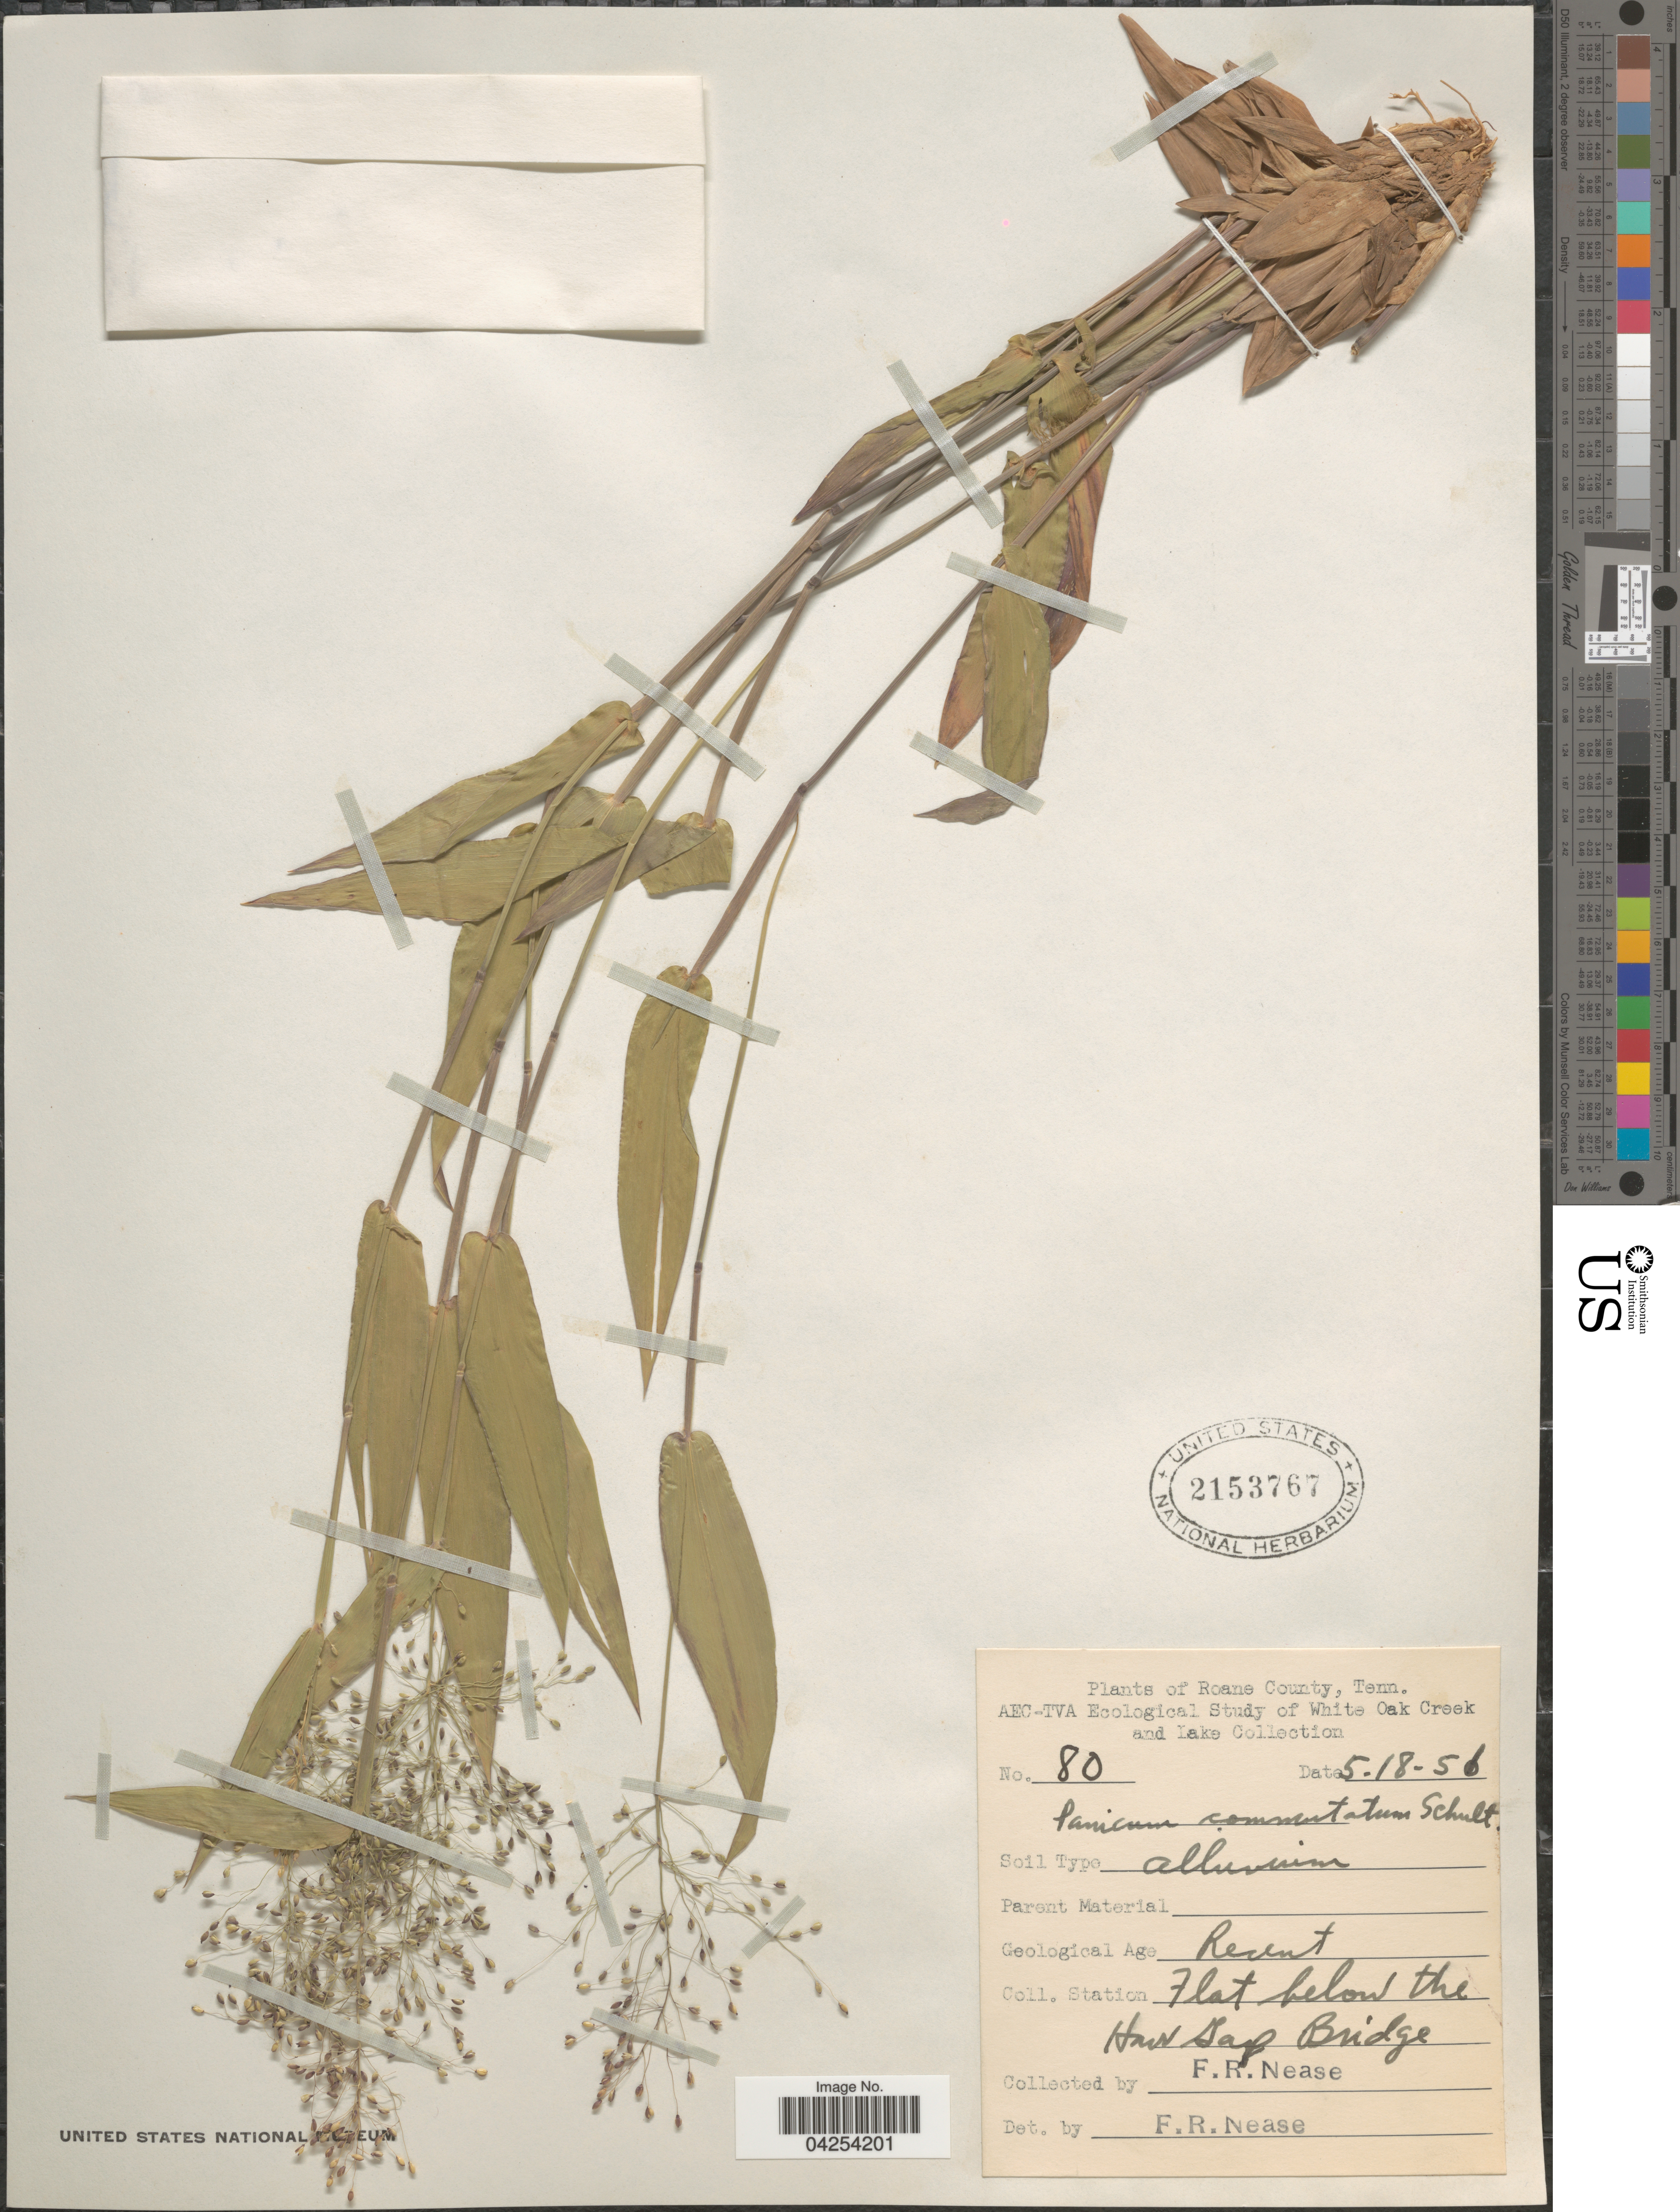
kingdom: Plantae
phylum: Tracheophyta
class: Liliopsida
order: Poales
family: Poaceae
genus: Dichanthelium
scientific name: Dichanthelium commutatum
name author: (Schult.) Gould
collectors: F. Nease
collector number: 80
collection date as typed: Transcribed d/m/y: 18/5/56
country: United States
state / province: Tennessee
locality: Roane County. Flat below the Haw Gap Bridge.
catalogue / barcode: US 2153767